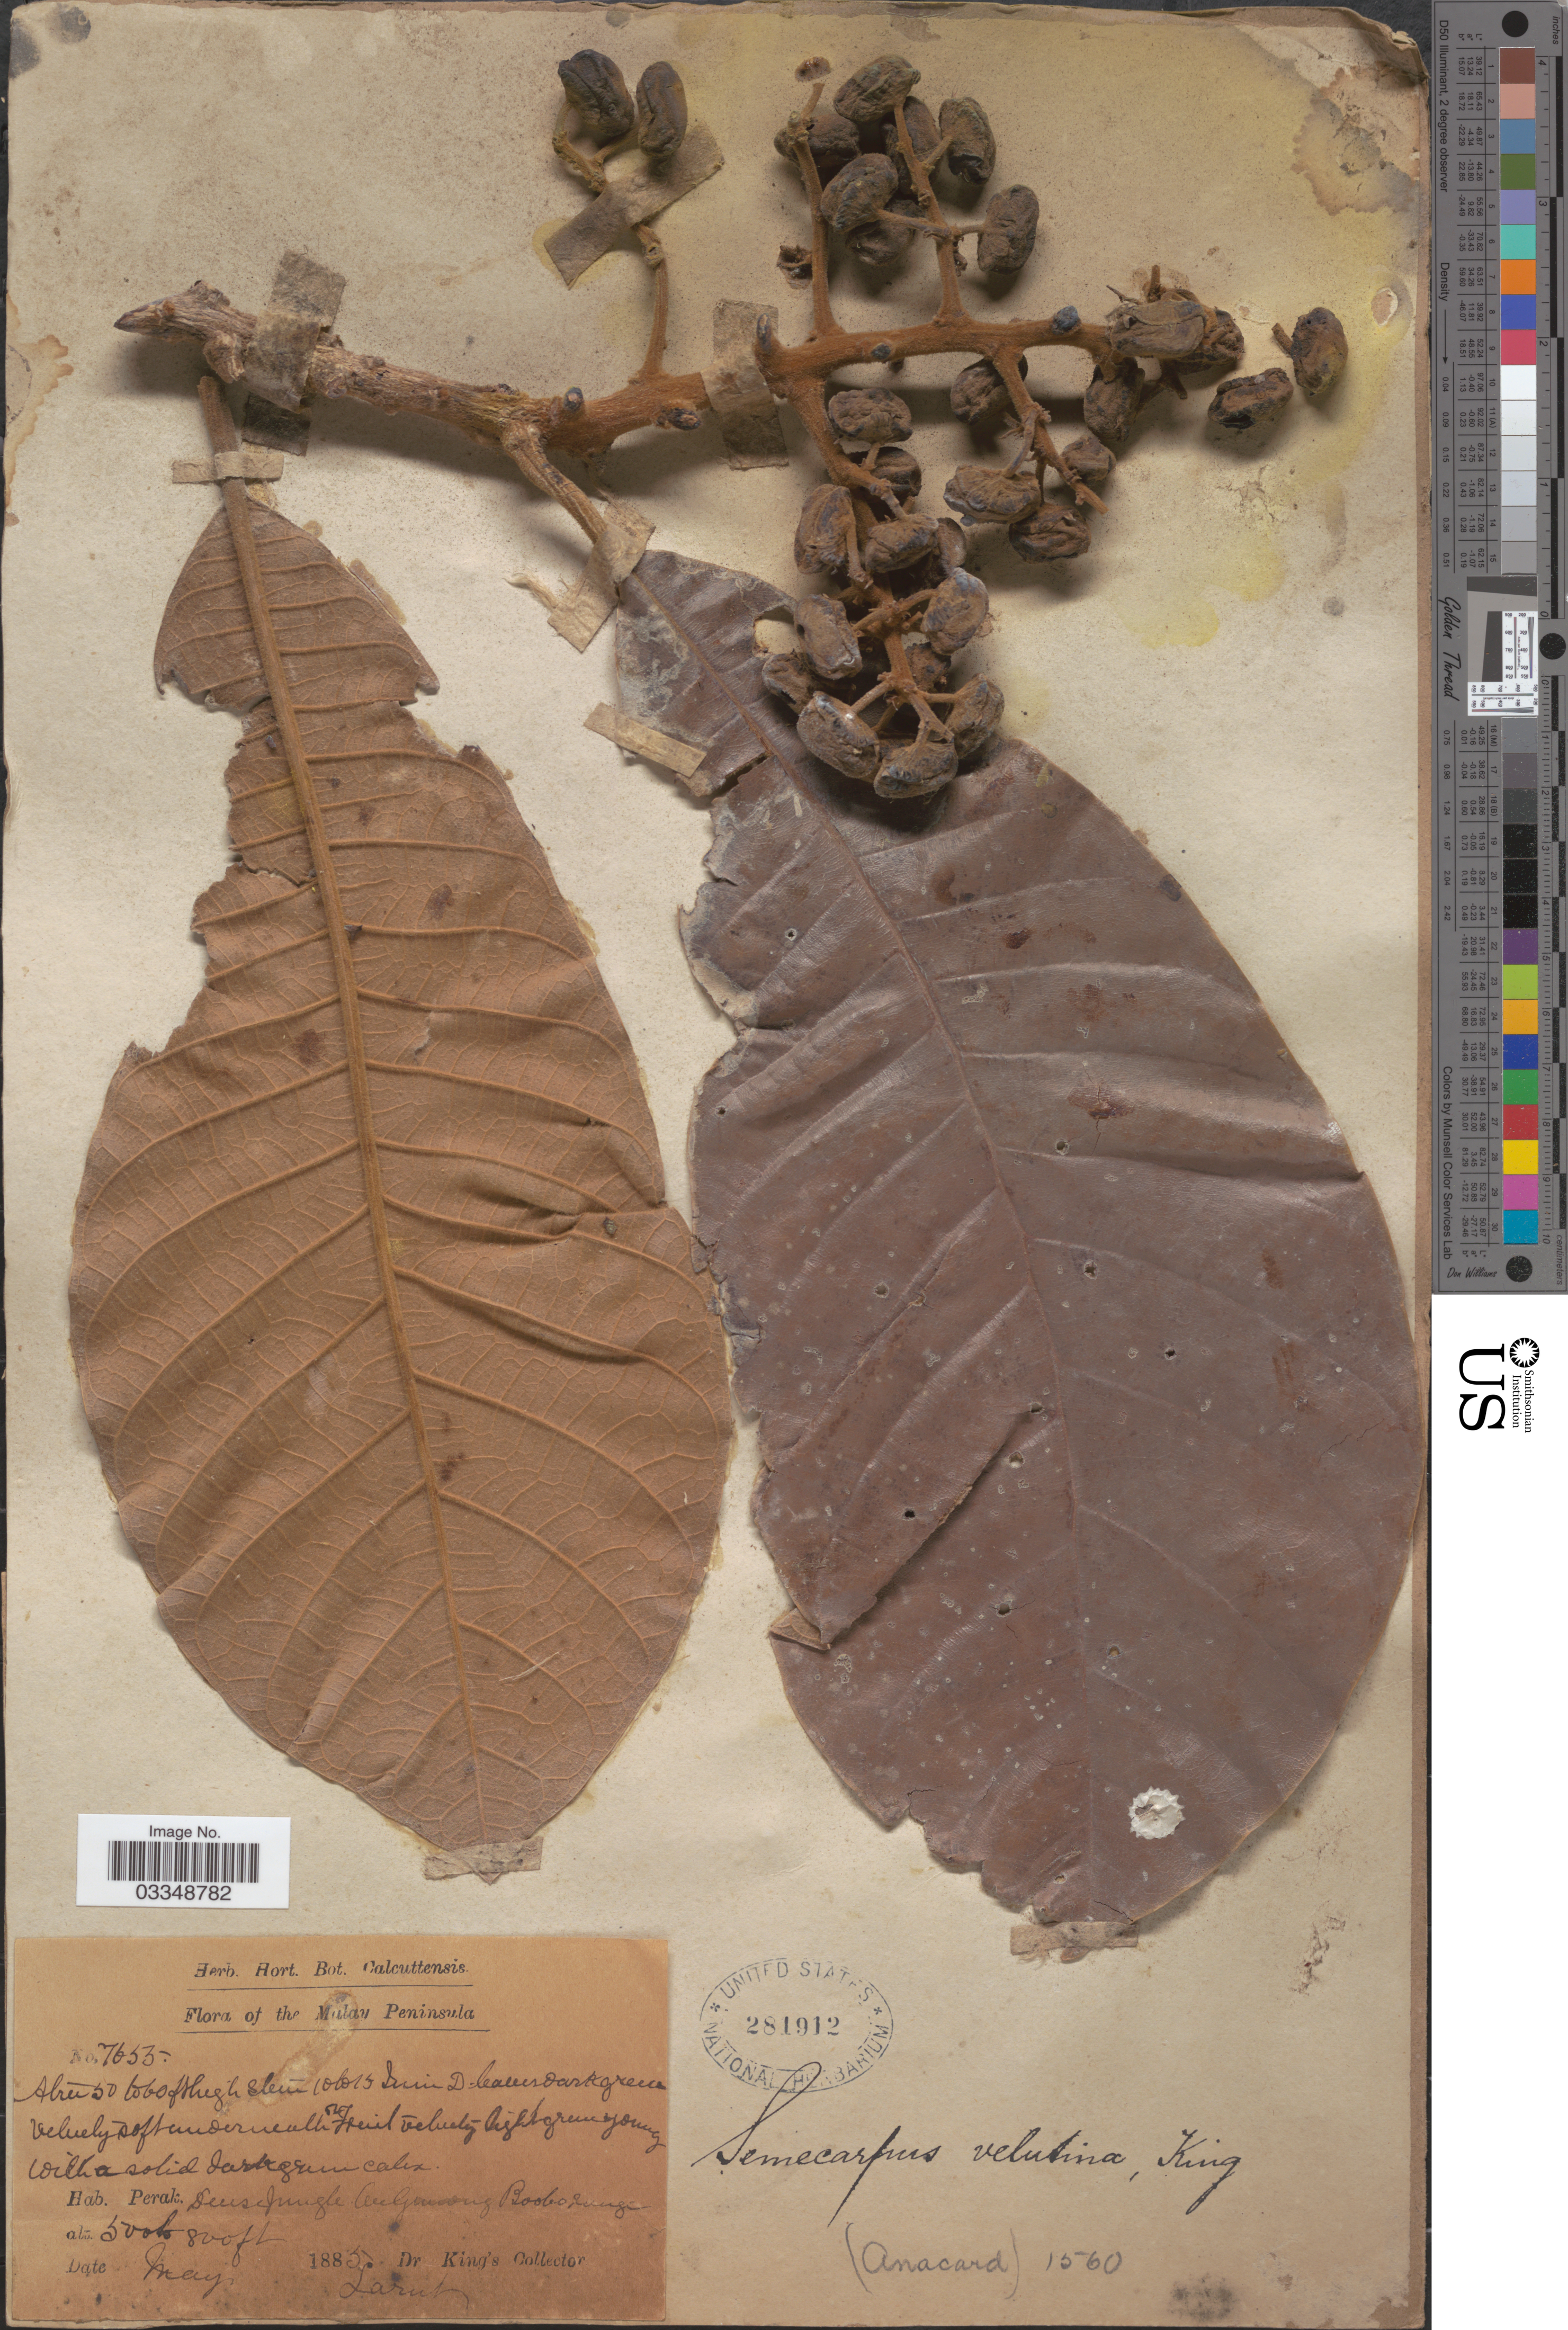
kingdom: Plantae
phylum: Tracheophyta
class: Magnoliopsida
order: Sapindales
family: Anacardiaceae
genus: Semecarpus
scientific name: Semecarpus velutinus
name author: King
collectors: Dr. King's collector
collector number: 7655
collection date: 1885-05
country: Malaysia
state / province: Perak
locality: The Malay Peninsula. Perak. Dense jungle. On Gunong Boobo range. Larut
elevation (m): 152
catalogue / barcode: US 281912